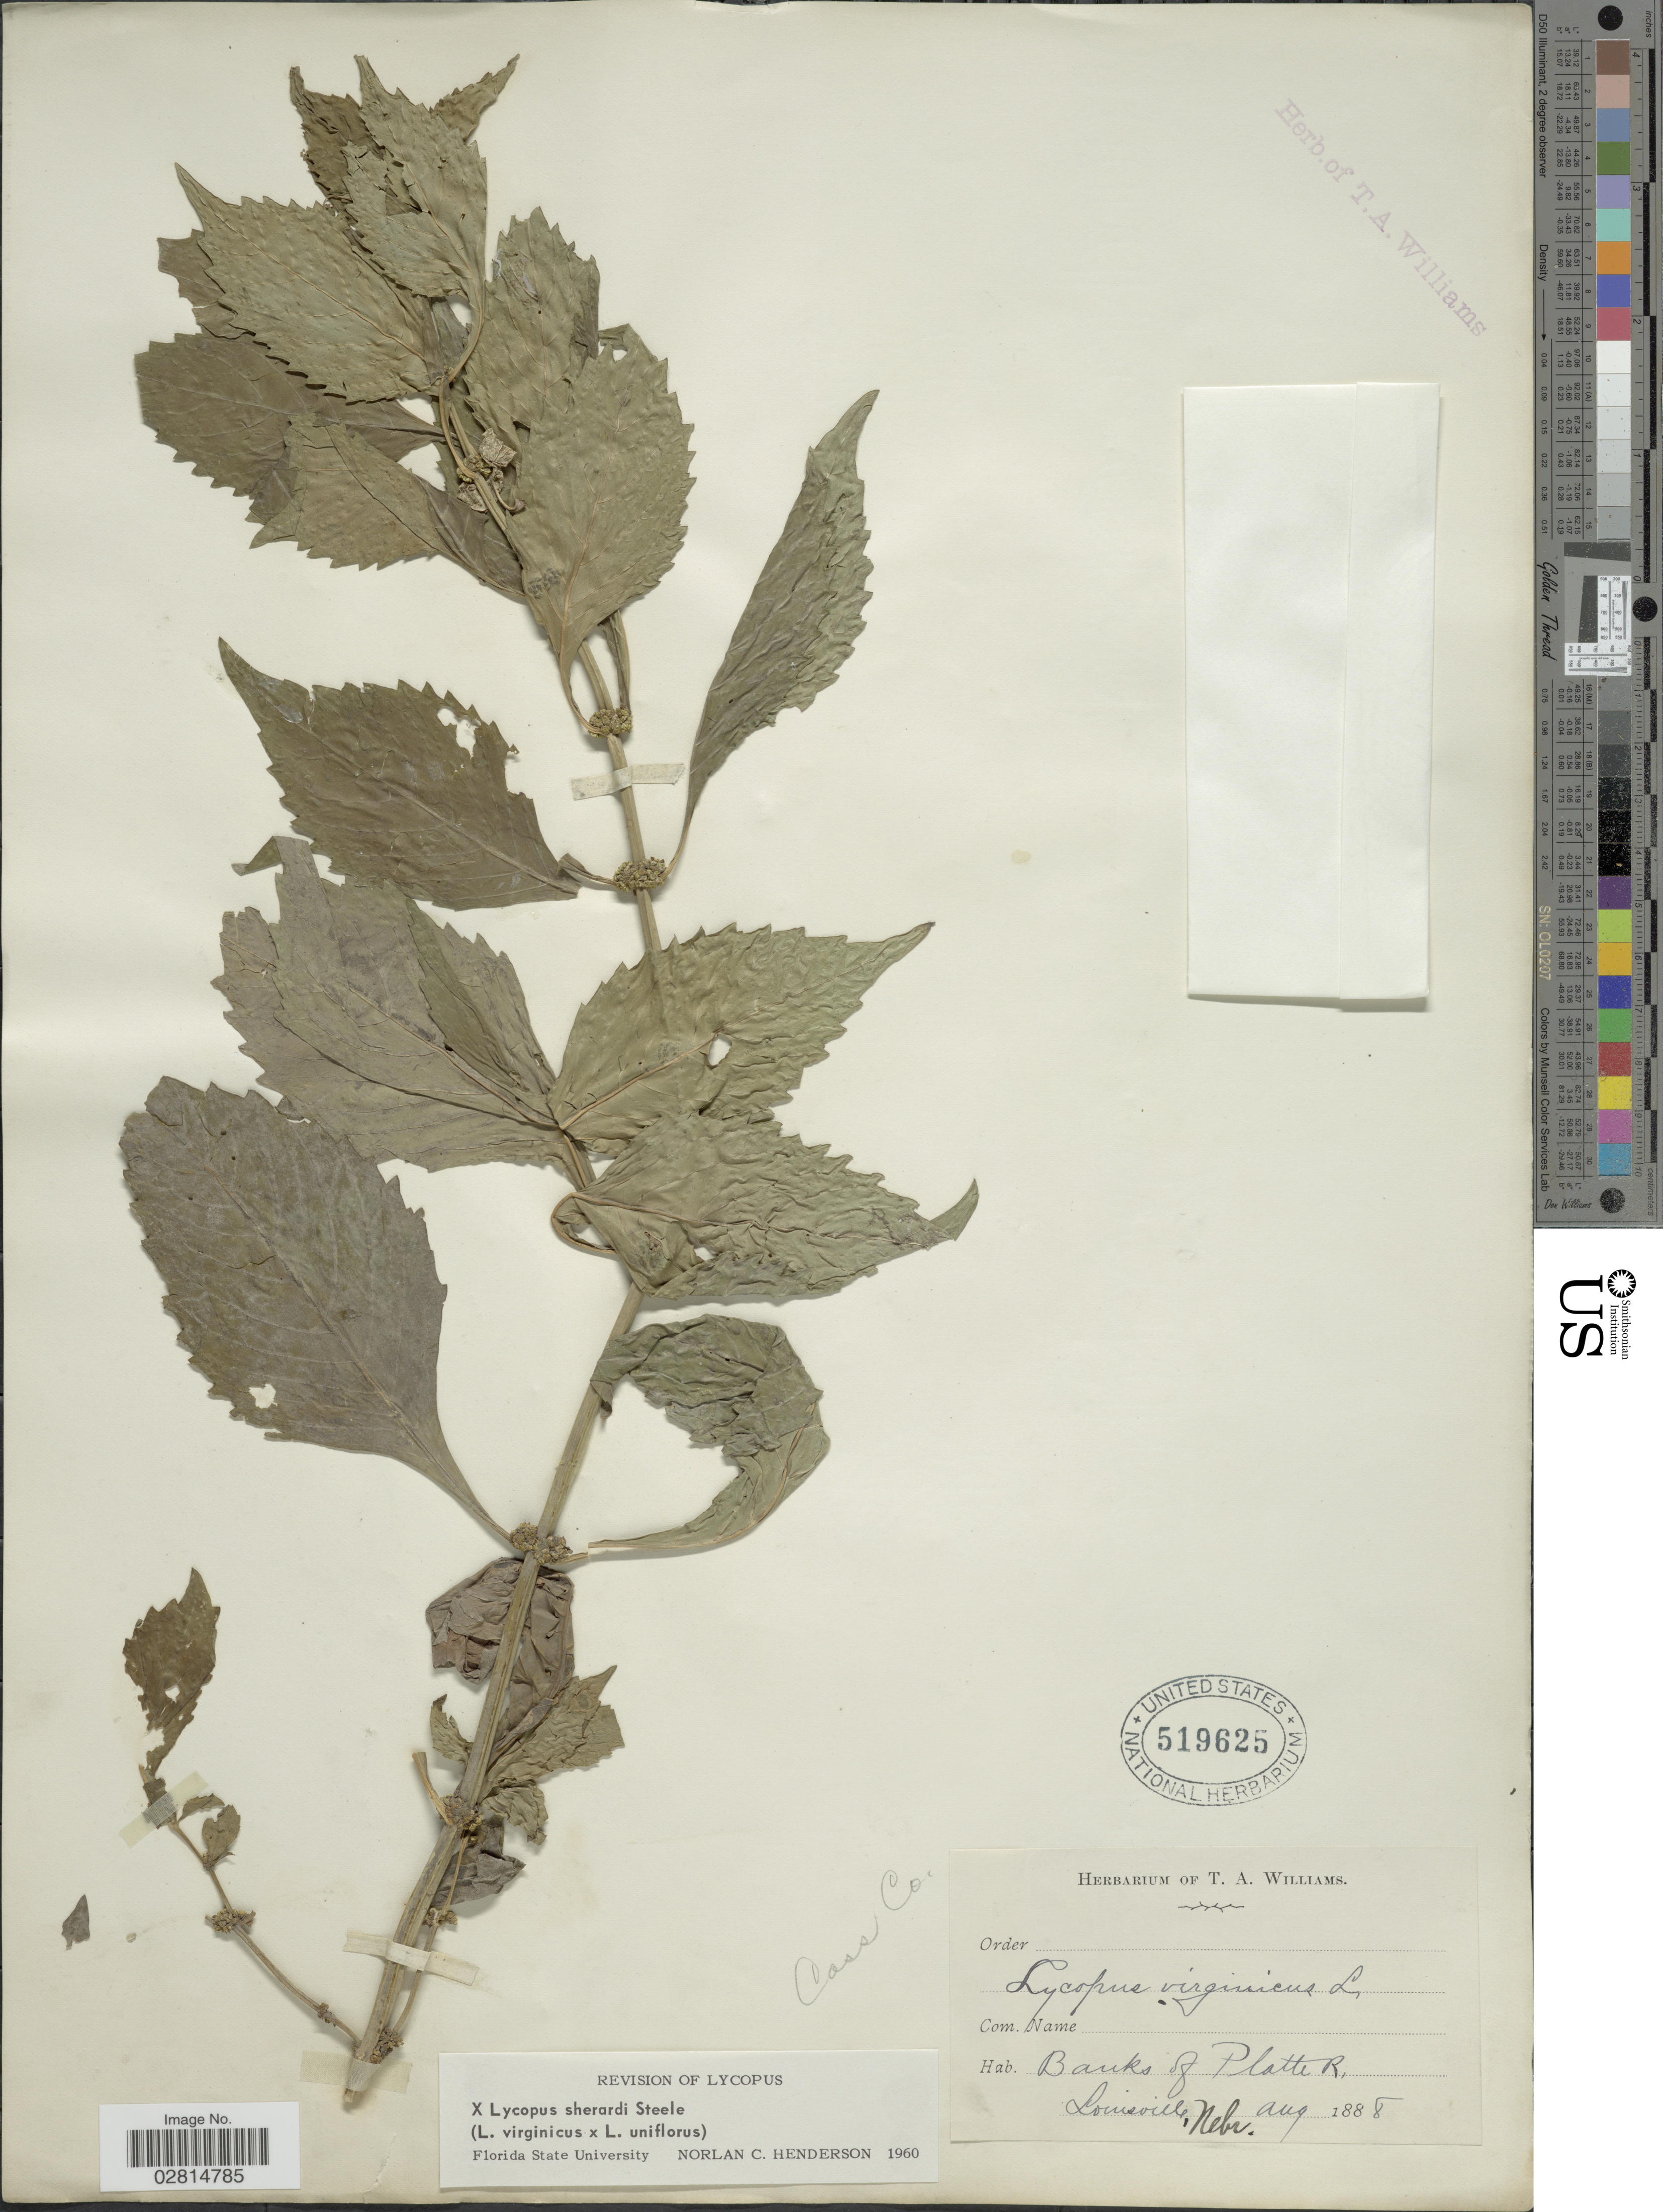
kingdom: Plantae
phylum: Tracheophyta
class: Magnoliopsida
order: Lamiales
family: Lamiaceae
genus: Lycopus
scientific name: Lycopus x sherardii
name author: E.S. Steele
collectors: T. A. Williams (herbarium)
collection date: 1888-08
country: United States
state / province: Nebraska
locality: Banks of Platte R. Louisville. Cass Co.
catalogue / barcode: US 519625